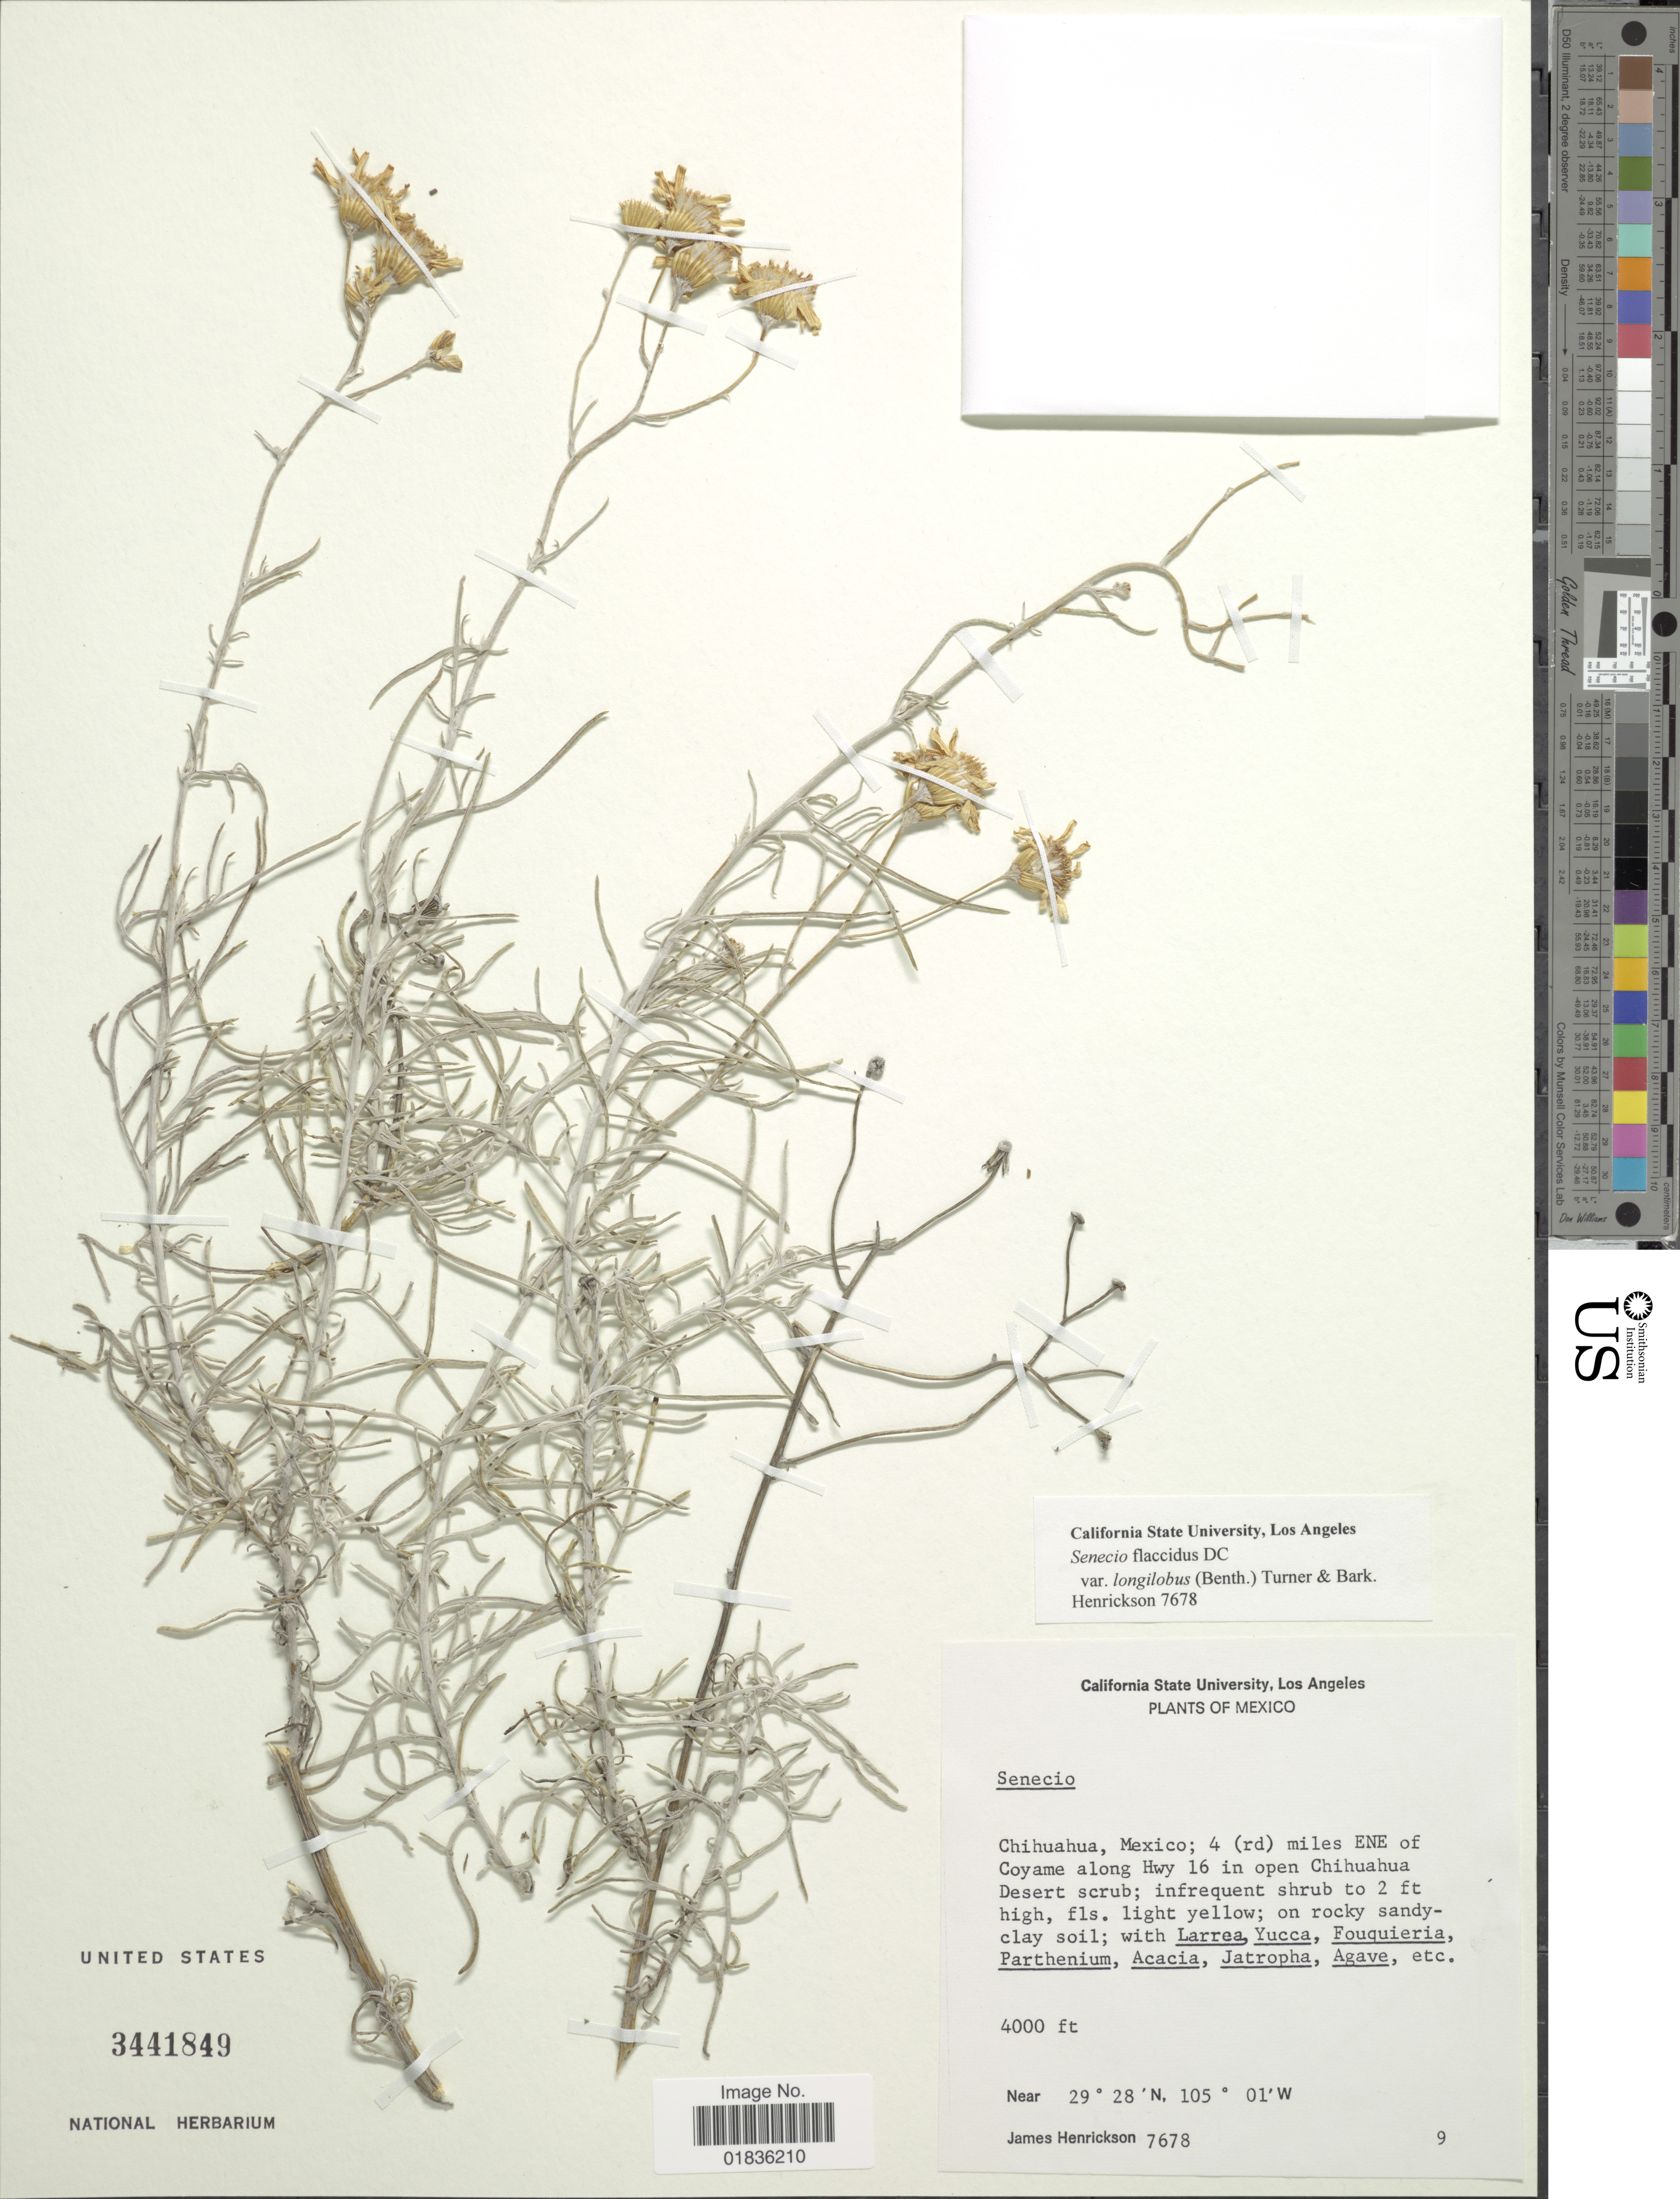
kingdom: Plantae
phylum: Tracheophyta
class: Magnoliopsida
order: Asterales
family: Asteraceae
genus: Senecio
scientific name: Senecio flaccidus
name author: Less.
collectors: J. Hendrickson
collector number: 7678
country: Mexico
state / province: Chihuahua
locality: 4 (rd) miles ENE of Coyame along Hwy 16 in open Chhihuahua Desert scrub.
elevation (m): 1219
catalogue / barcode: US 3441849